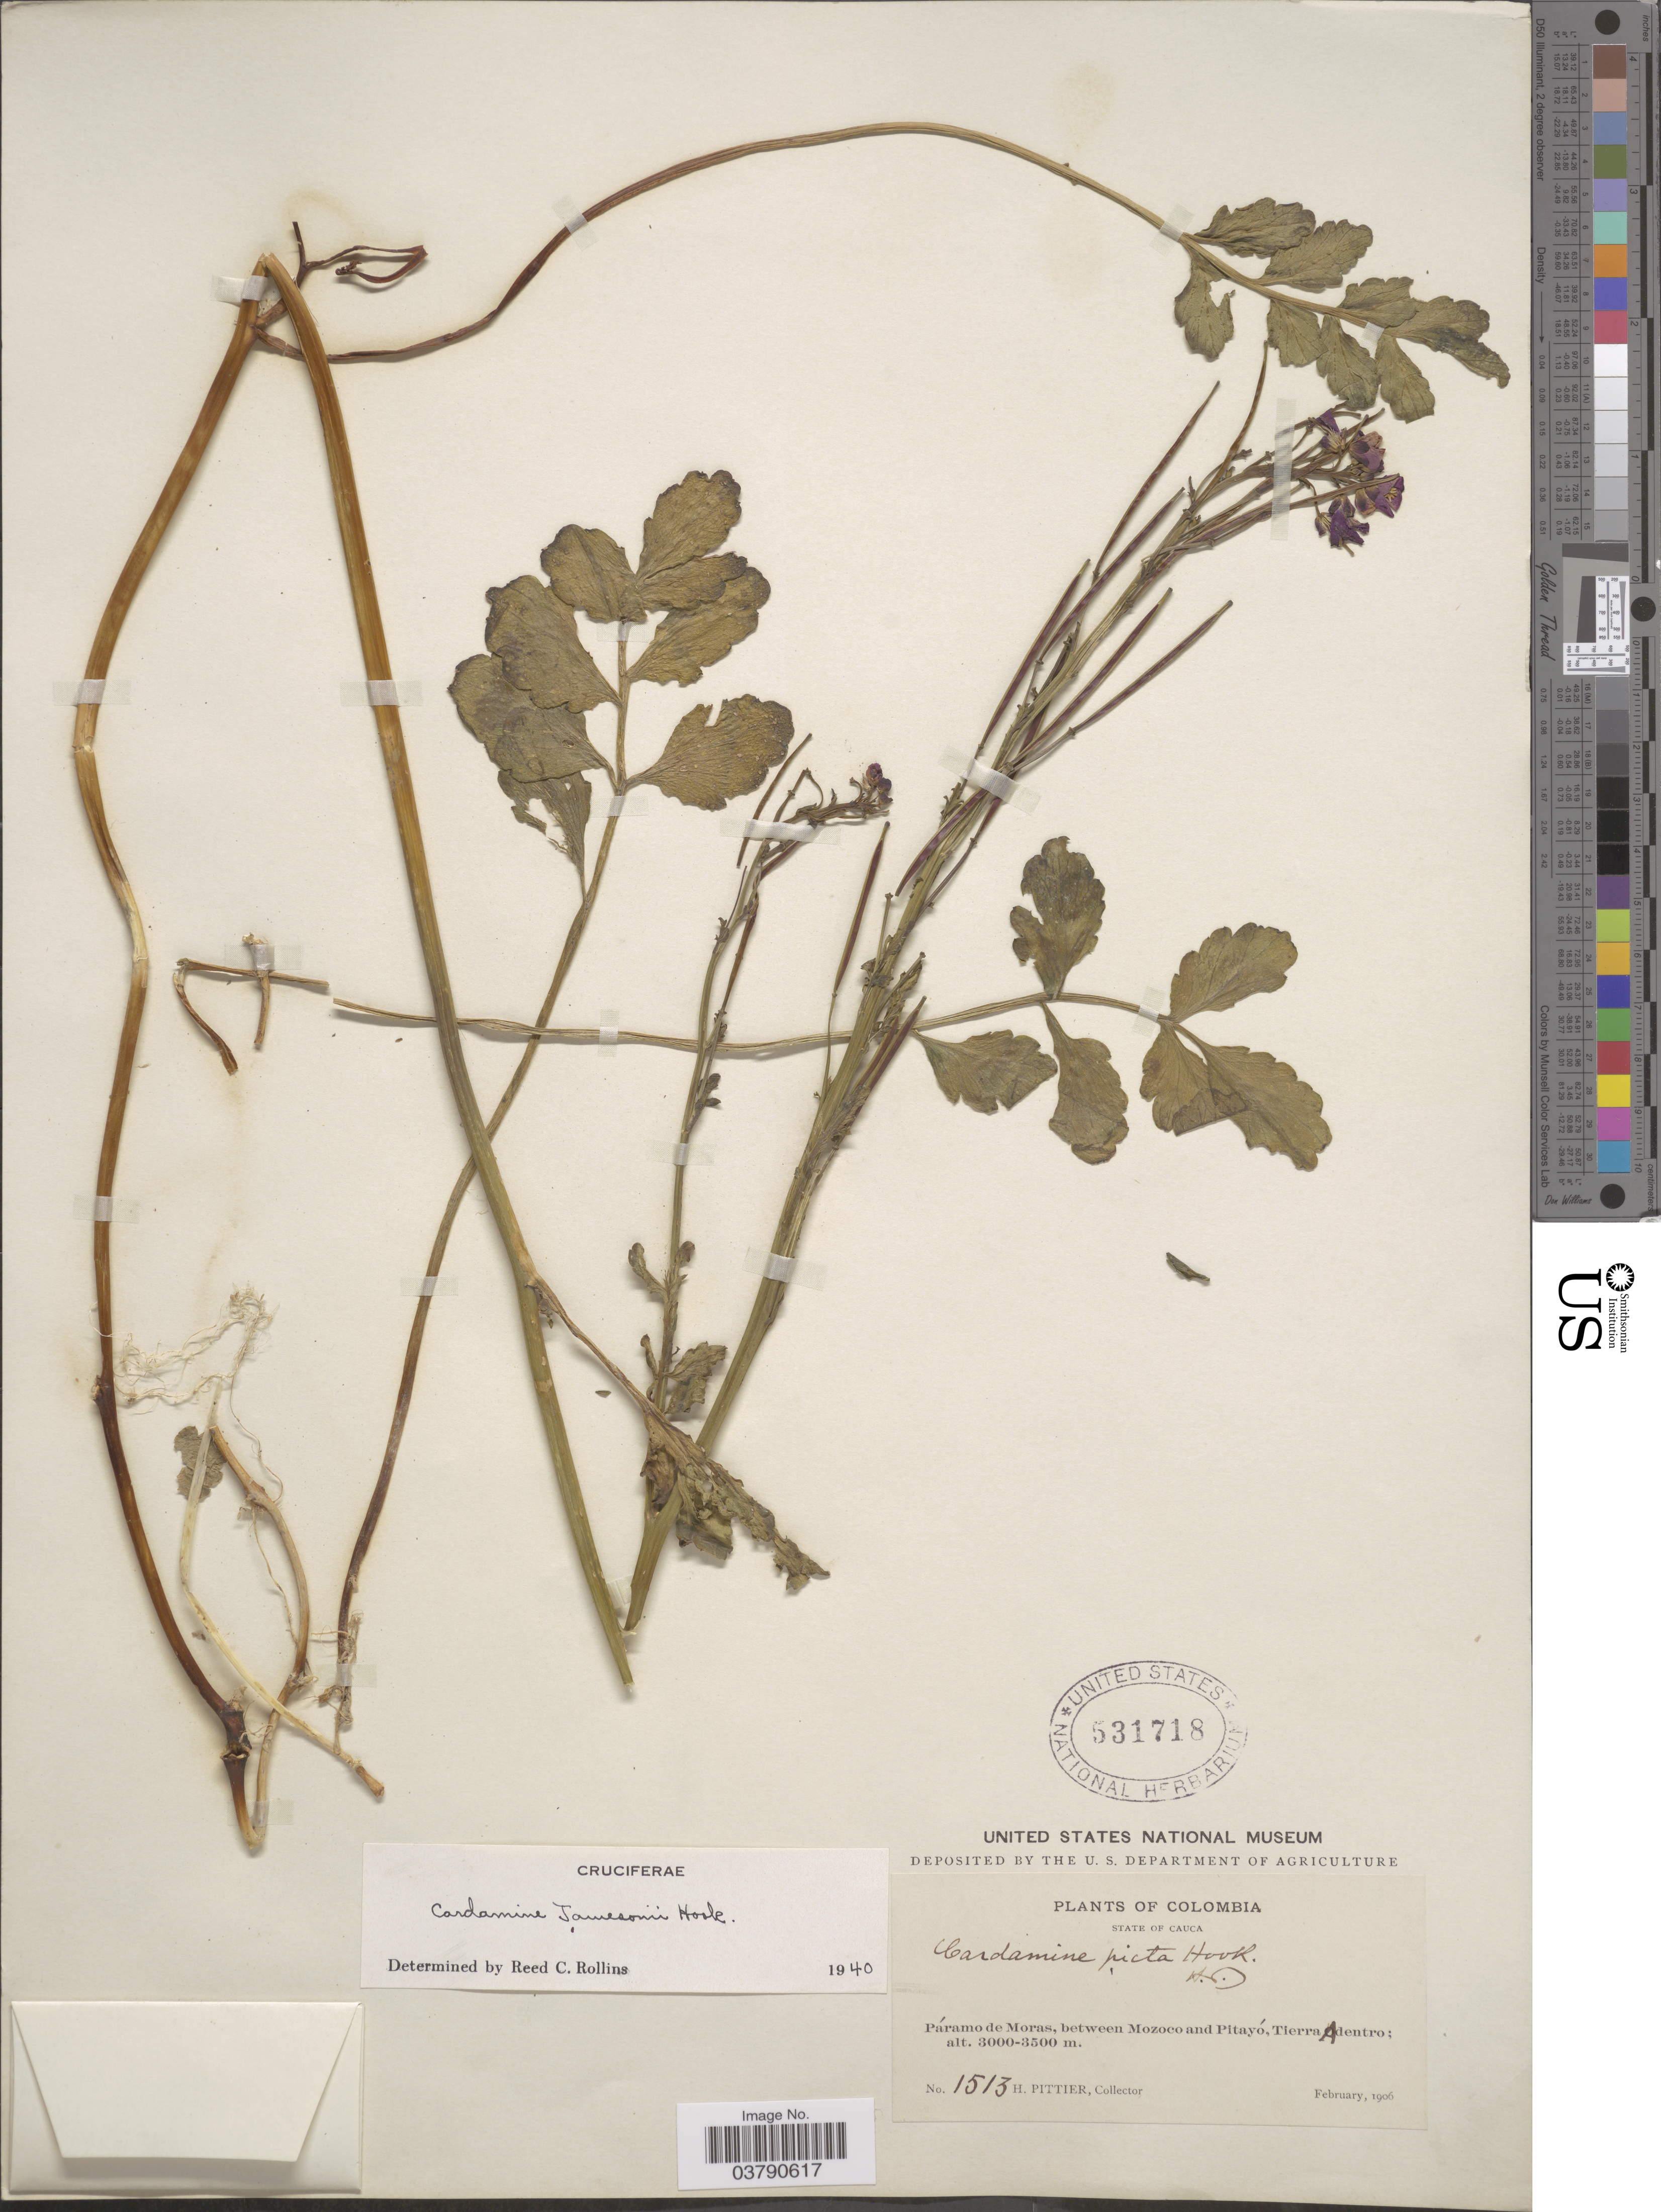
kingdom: Plantae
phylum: Tracheophyta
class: Magnoliopsida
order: Brassicales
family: Brassicaceae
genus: Cardamine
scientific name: Cardamine jamesonii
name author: Hook.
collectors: H. F. Pittier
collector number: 1513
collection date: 1906-02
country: Colombia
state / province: Cauca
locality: Páramo de Moras, between Mozoco and Pitayó, Tierra Adentro.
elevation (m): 3000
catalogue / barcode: US 531718